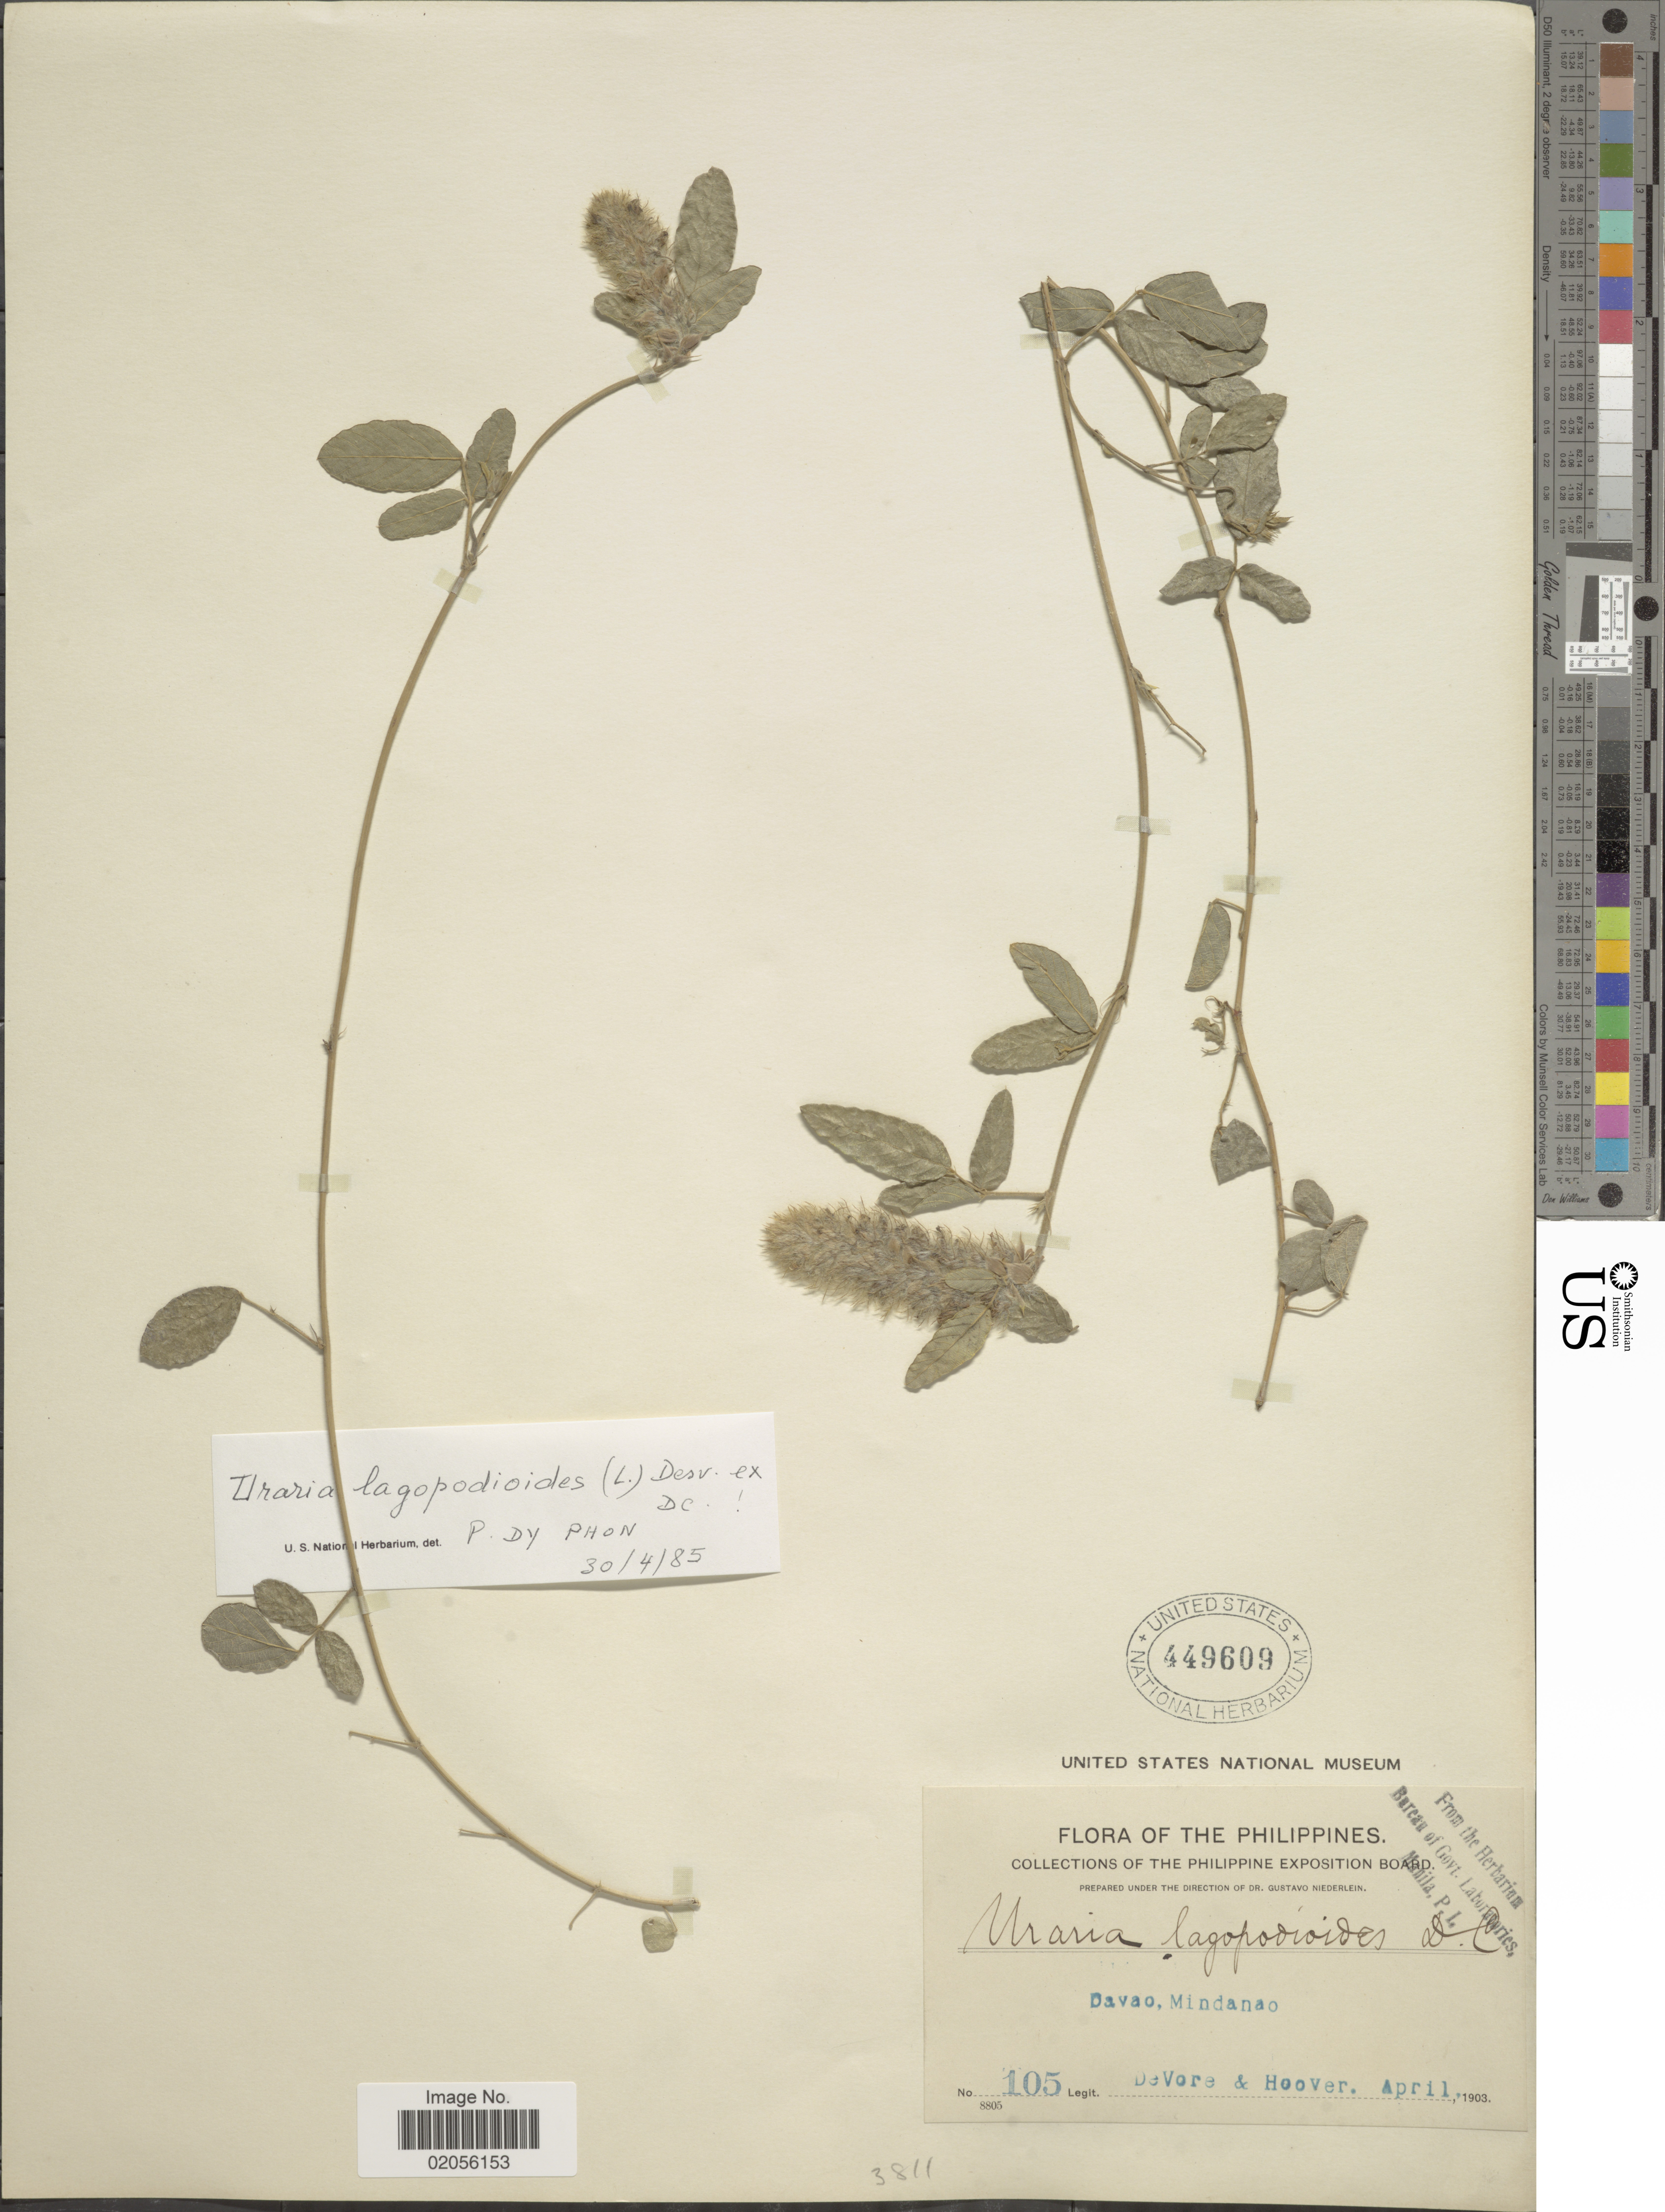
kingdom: Plantae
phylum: Tracheophyta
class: Magnoliopsida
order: Fabales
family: Fabaceae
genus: Uraria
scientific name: Uraria lagopodioides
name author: (L.) Desv. ex DC.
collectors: -. DeVore & -- Hoover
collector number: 105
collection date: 1903-04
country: Philippines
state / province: Davao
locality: Davao, Mindanao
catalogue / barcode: US 449609